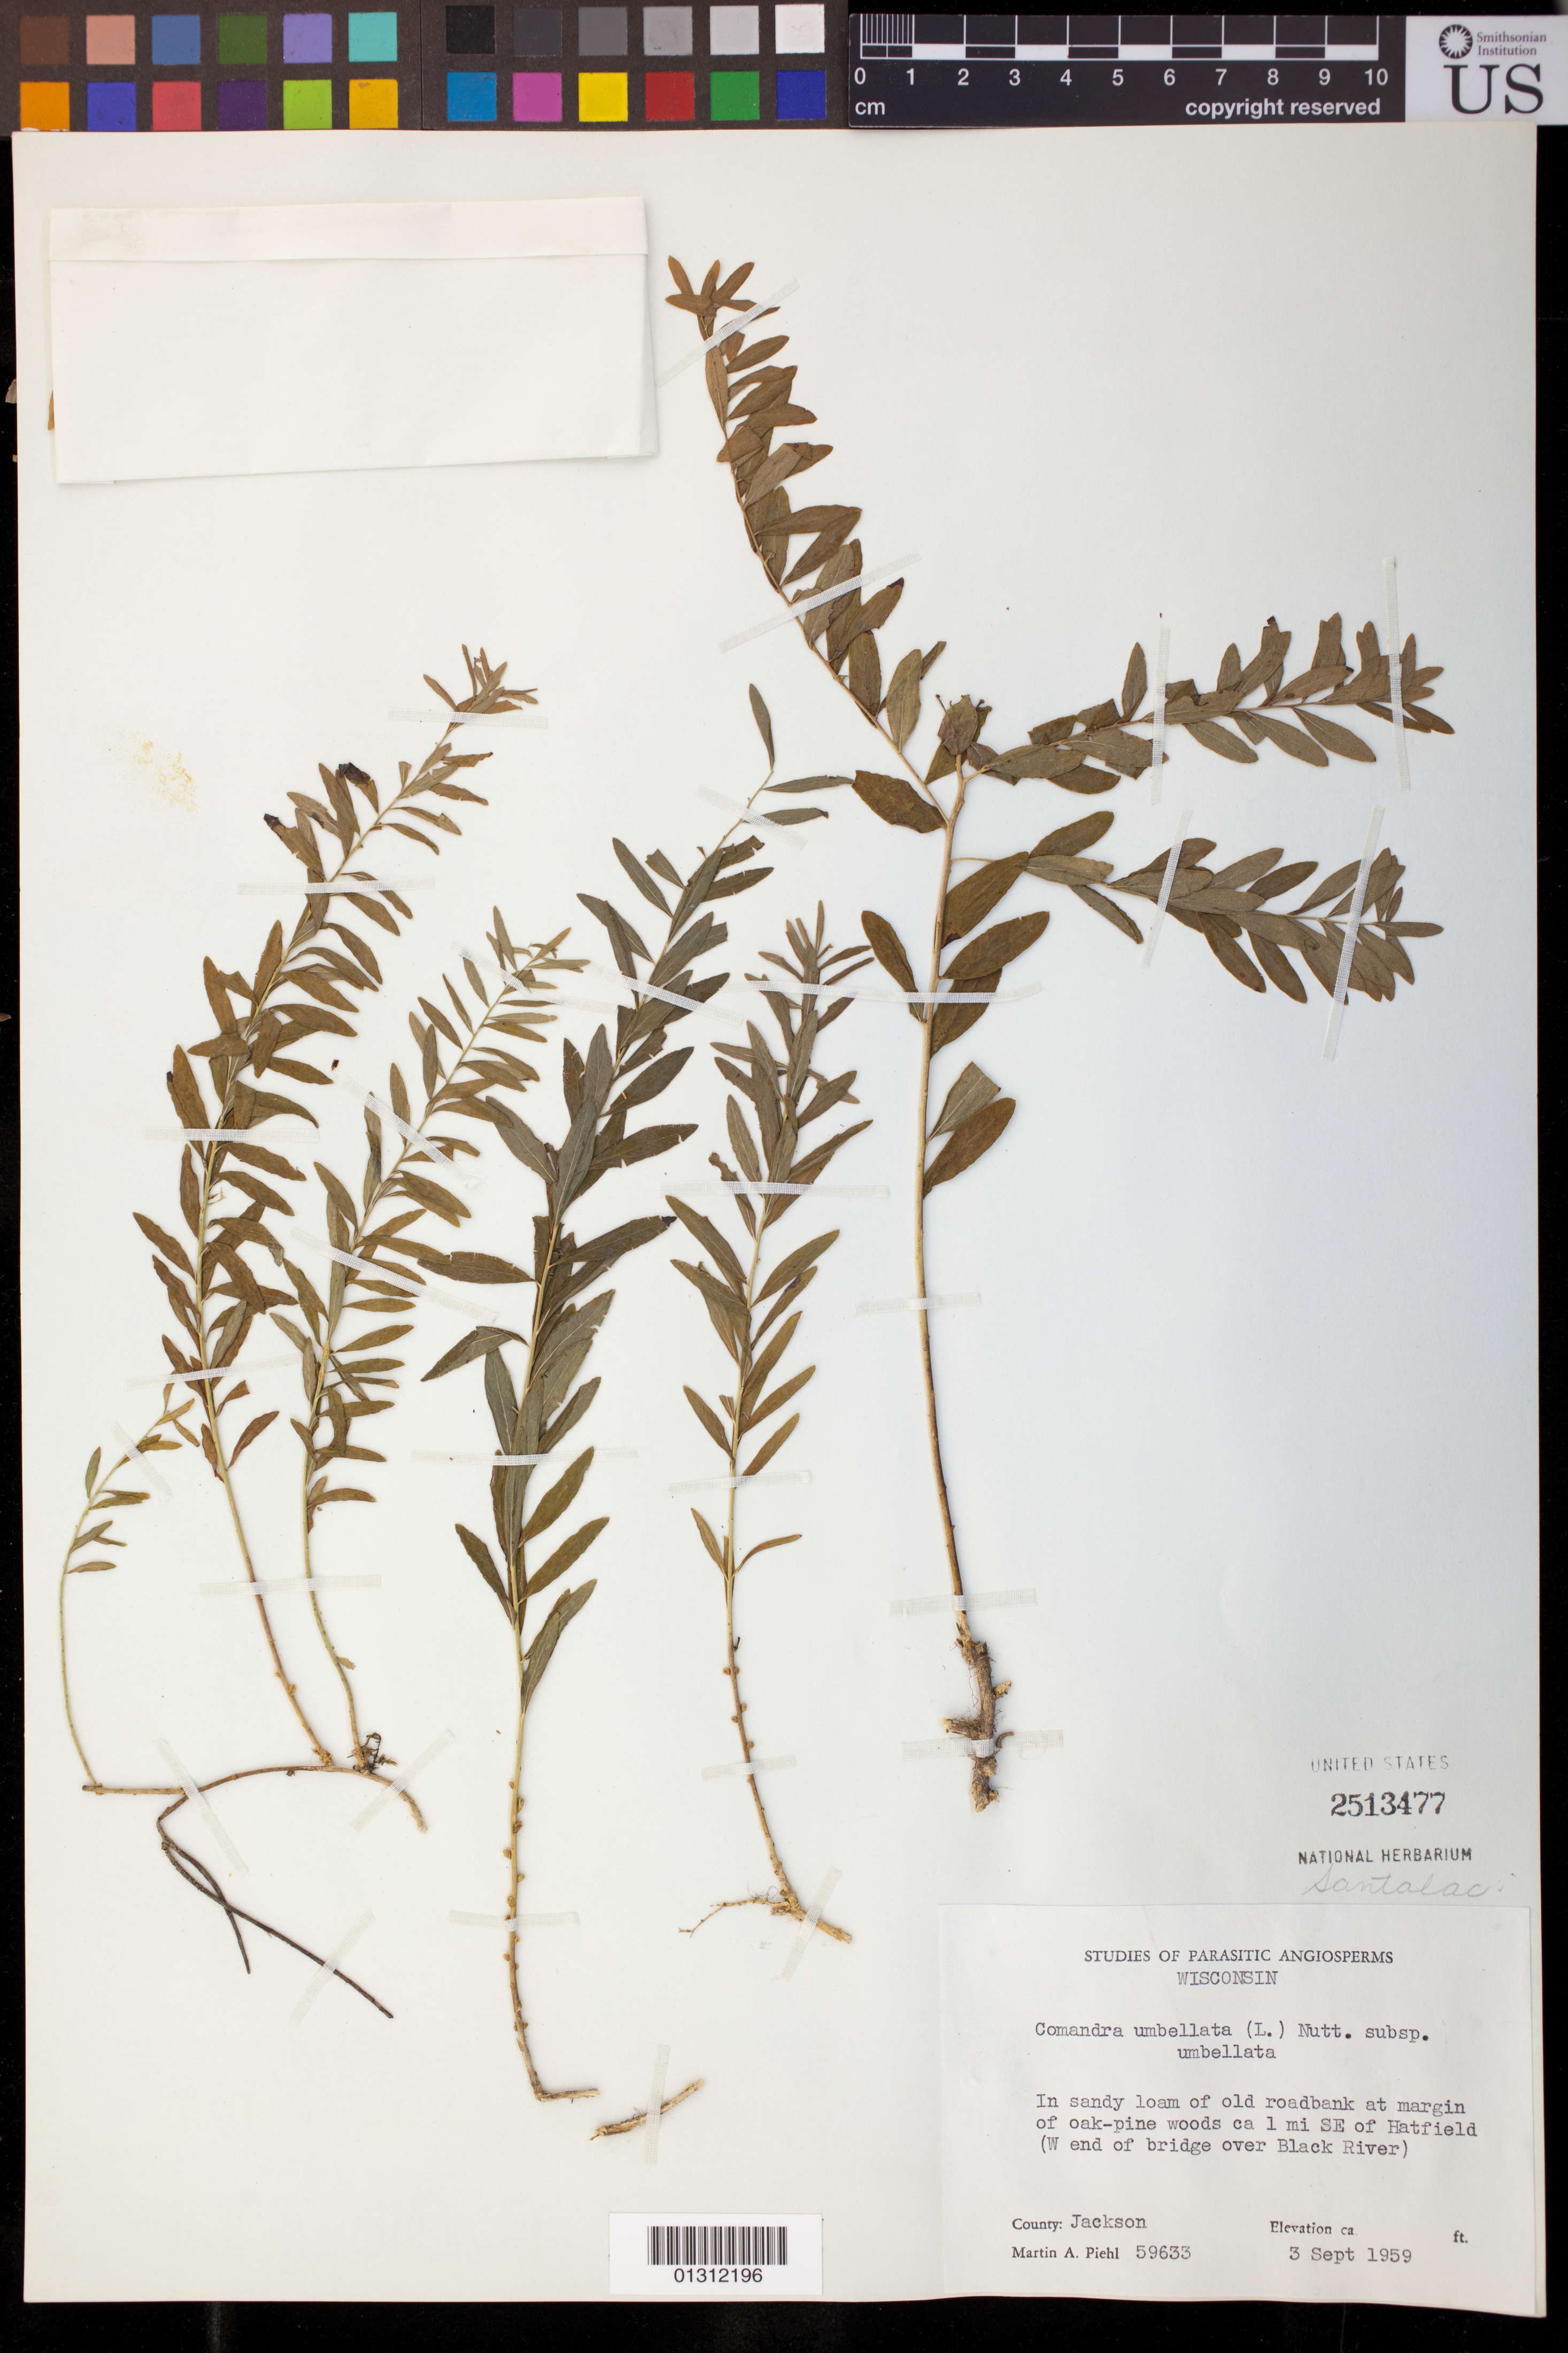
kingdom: Plantae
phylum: Tracheophyta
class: Magnoliopsida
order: Santalales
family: Comandraceae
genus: Comandra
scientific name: Comandra umbellata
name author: (L.) Nutt.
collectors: M. Piehl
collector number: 59633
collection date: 1959-09-03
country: United States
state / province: Wisconsin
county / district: Jackson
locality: Ca 1 mi SE of Hatfield (W end of bridge over Black River)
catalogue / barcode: US 2513477